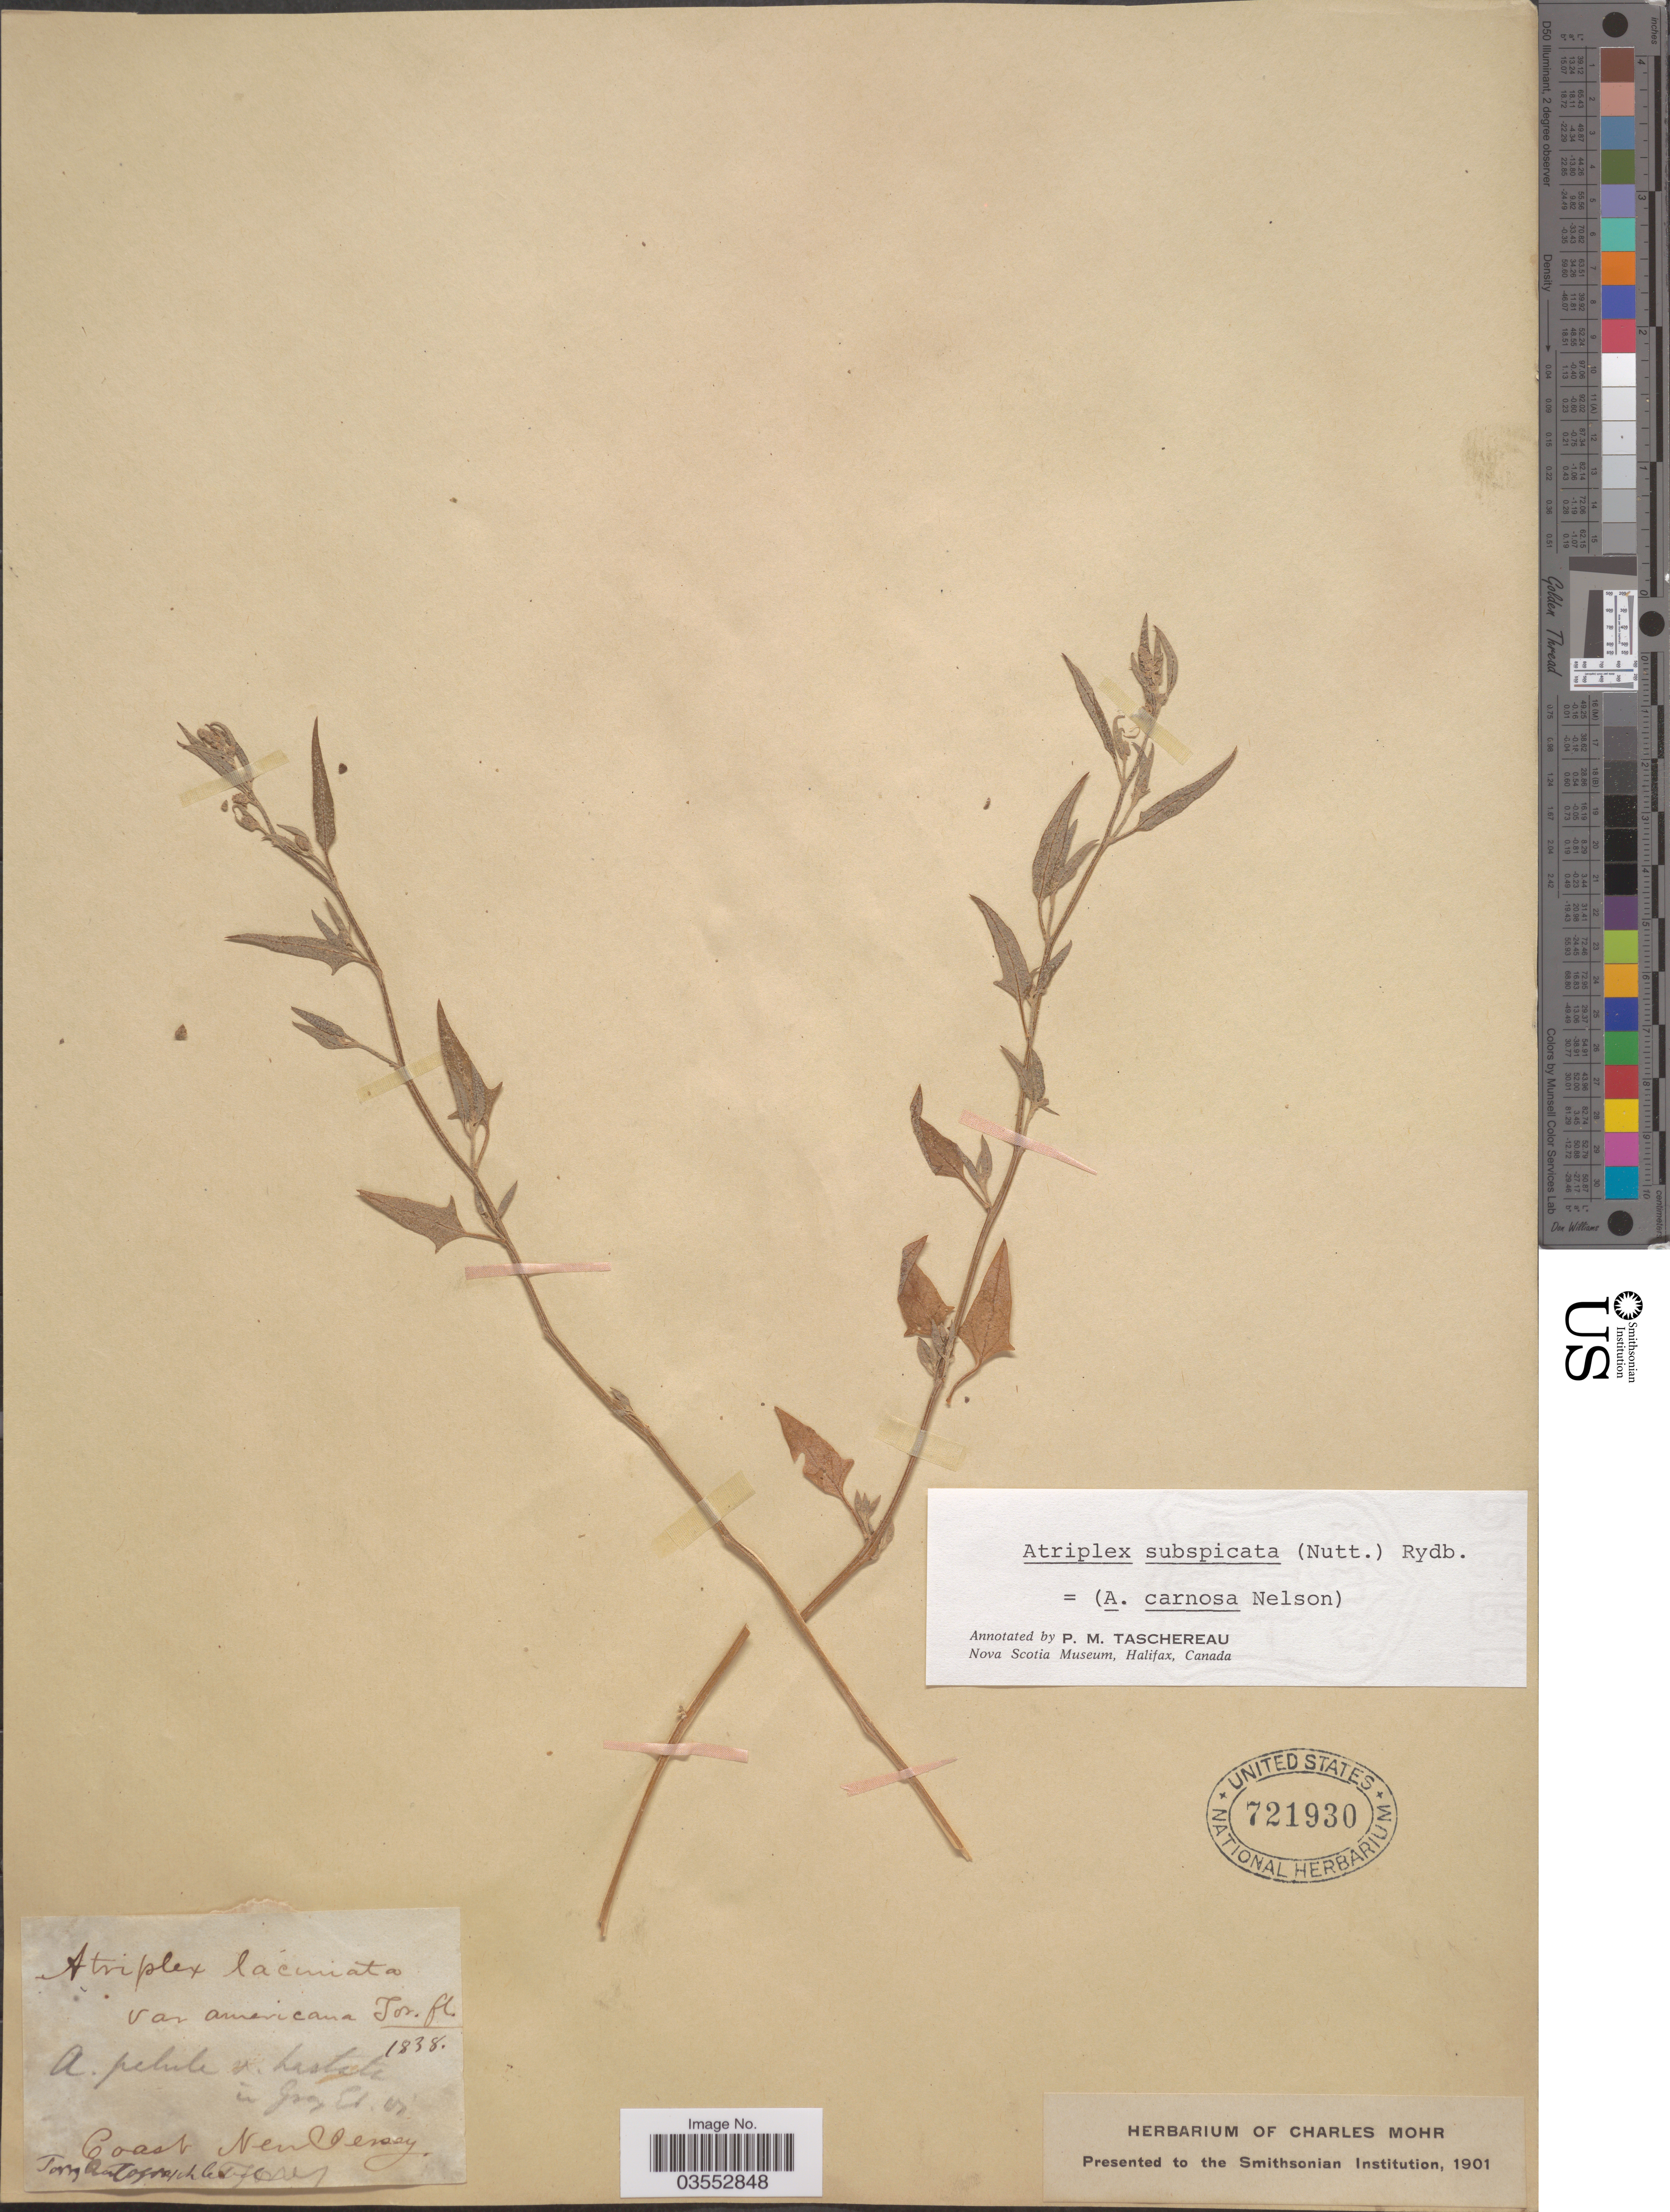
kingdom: Plantae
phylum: Tracheophyta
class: Magnoliopsida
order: Caryophyllales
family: Amaranthaceae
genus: Atriplex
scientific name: Atriplex laciniata var. americana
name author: Torr.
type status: Possible Type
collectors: J. Torrey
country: United States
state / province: New Jersey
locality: Coast, New Jersey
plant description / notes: If this is indeed a Torrey specimen, it may be type material of Atriplex laciniata var. americana Torr. (name annotated on label); also a possible type of Atriplex purshiana Moq., which incorporates A. laciniata var. americana Torr.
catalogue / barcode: US 721930